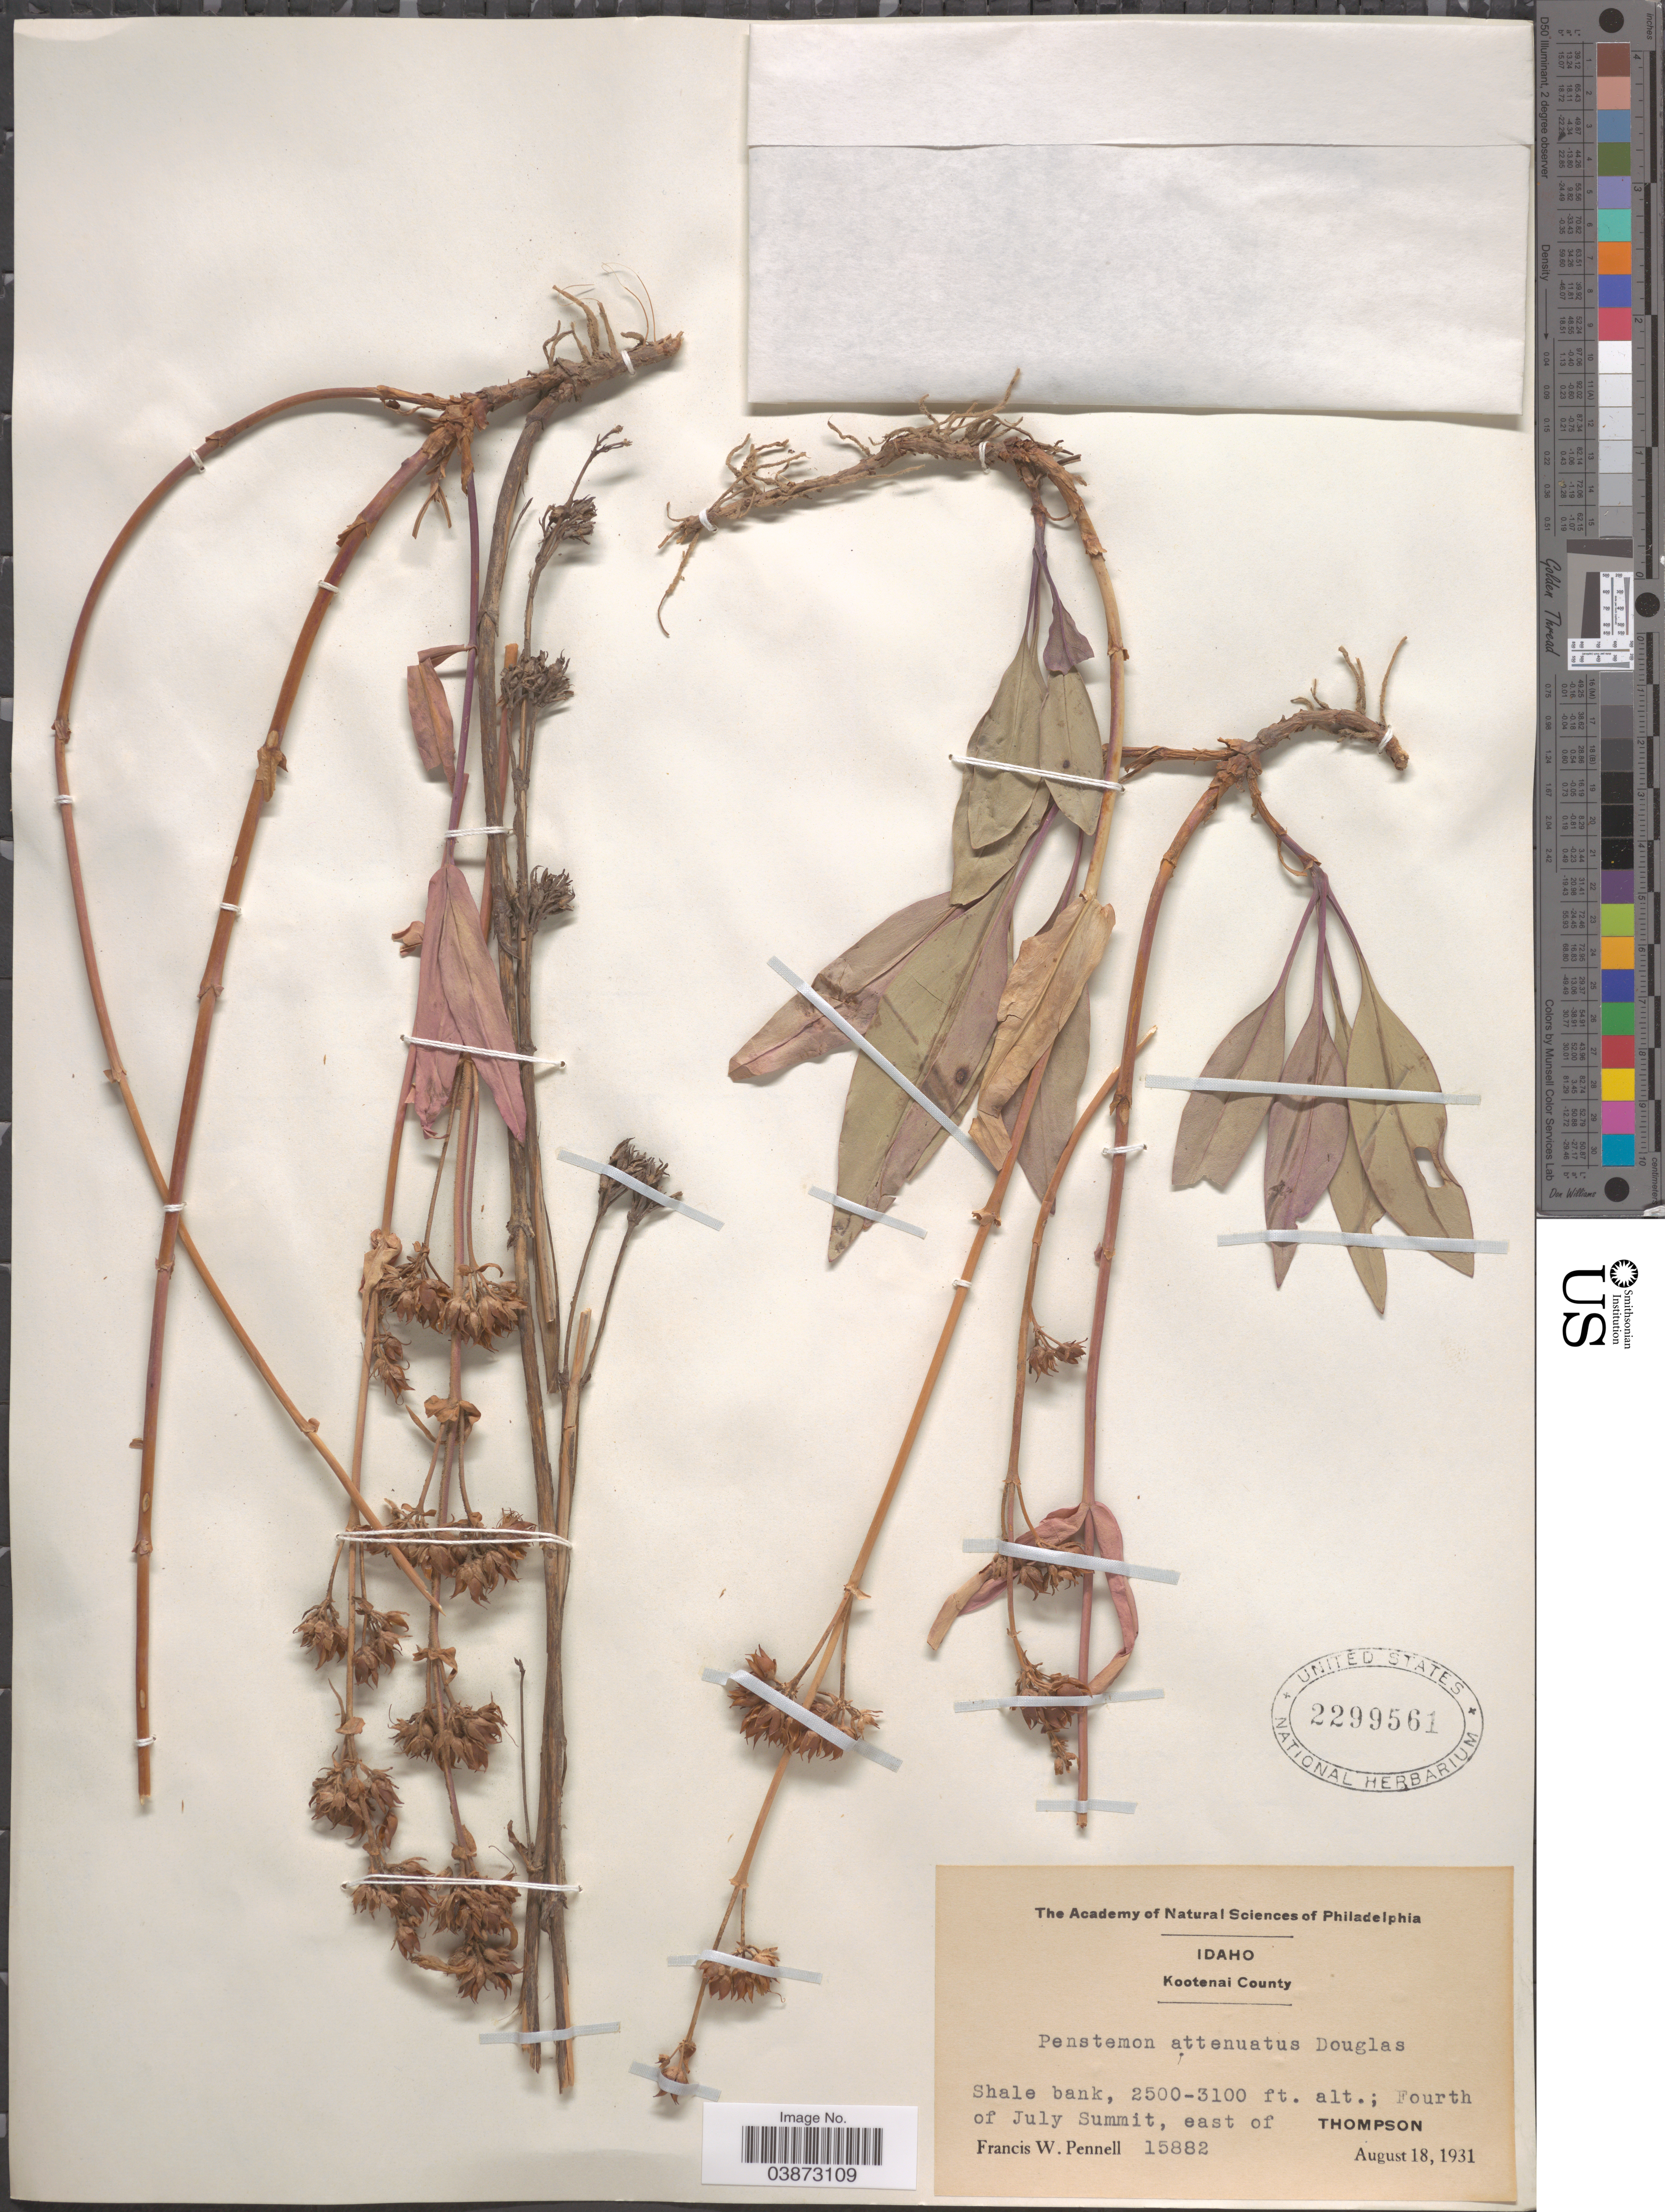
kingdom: Plantae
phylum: Tracheophyta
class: Magnoliopsida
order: Lamiales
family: Plantaginaceae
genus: Penstemon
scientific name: Penstemon attenuatus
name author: Douglas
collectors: F. W. Pennell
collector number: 15882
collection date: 1931-08-18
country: United States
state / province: Idaho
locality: Kootenal County. Fourth of July Summit, east of Thompson.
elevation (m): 762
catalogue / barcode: US 2299561